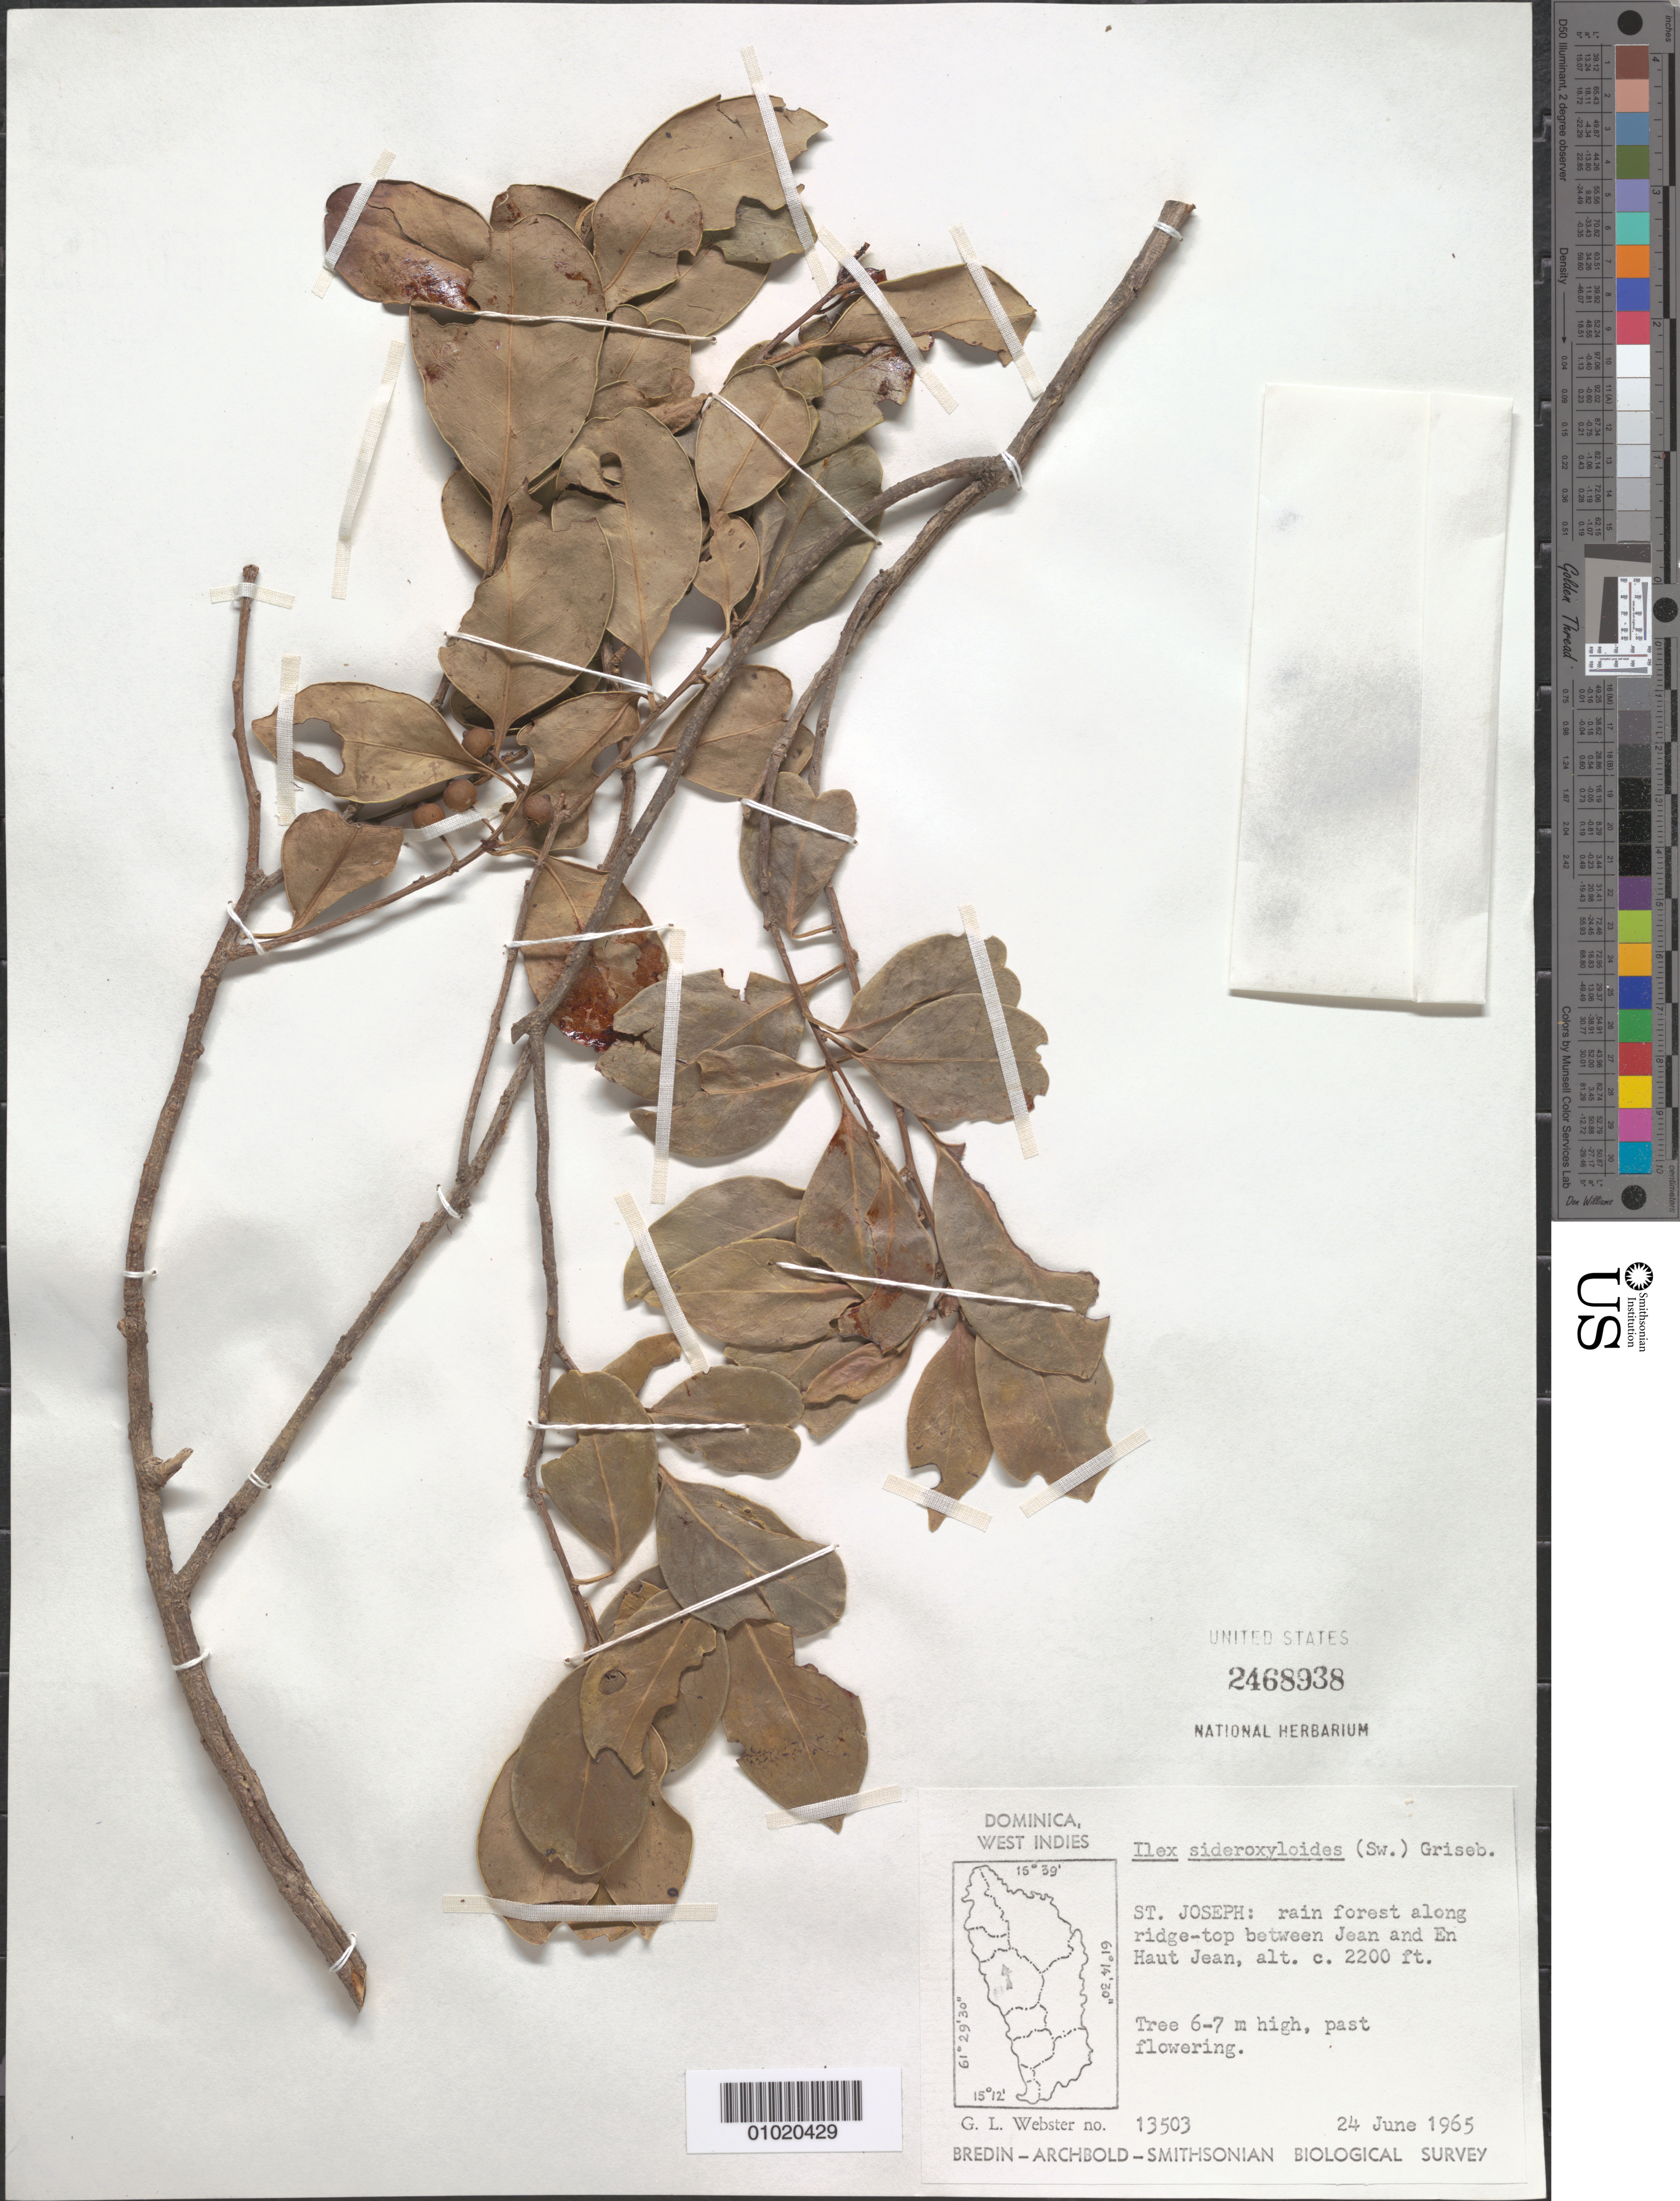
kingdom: Plantae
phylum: Tracheophyta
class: Magnoliopsida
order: Aquifoliales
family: Aquifoliaceae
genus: Ilex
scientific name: Ilex sideroxyloides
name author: (Sw.) Griseb.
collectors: G. L. Webster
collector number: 13503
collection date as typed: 24 Jun 1965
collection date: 1965-06-24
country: Dominica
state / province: St. Joseph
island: Dominica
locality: Rain forest along ridge-top between Jean and En Haut Jean.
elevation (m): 671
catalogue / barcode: US 2468938